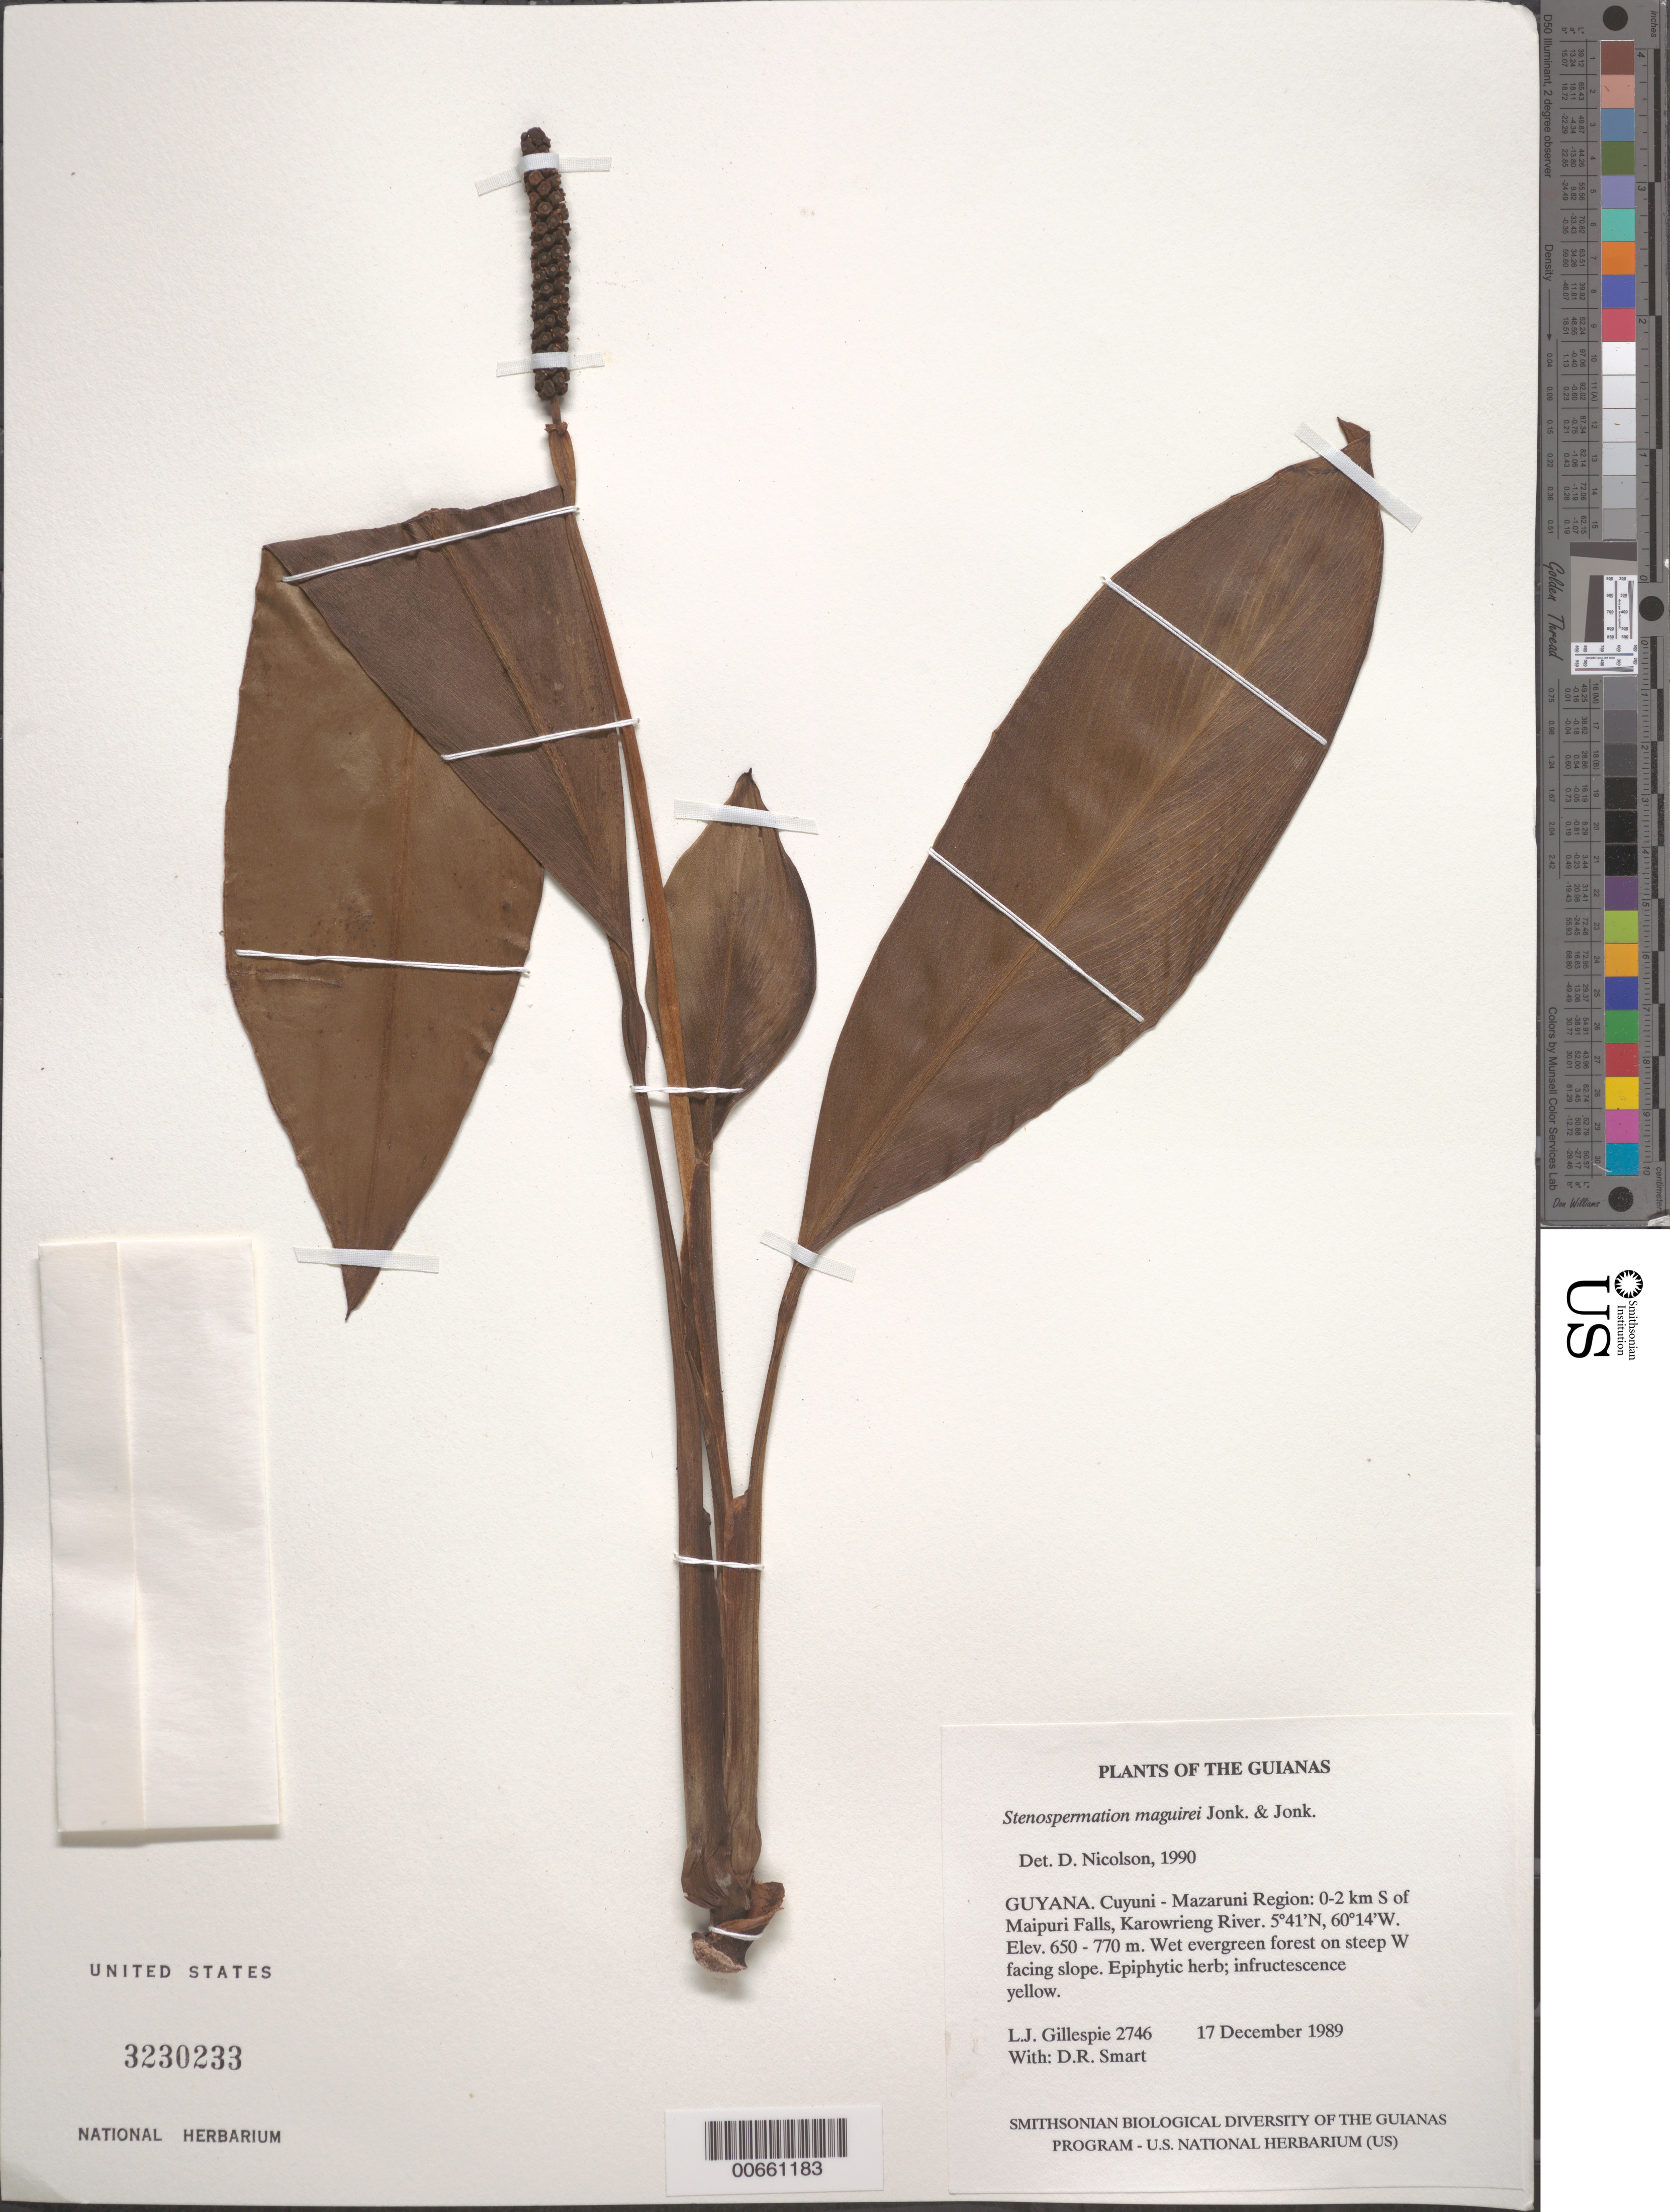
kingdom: Plantae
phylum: Tracheophyta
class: Liliopsida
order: Alismatales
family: Araceae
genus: Stenospermation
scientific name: Stenospermation maguirei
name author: A.M.E. Jonker & Jonker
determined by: Nicolson, Dan H.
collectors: L. J. Gillespie & D. R. Smart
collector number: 2746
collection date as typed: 17 December 1989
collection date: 1989-12-17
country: Guyana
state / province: Cuyuni-Mazaruni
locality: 0-2 km S of Maipuri Falls, Karowrieng River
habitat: Wet evergreen forest on steep W facing slope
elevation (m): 650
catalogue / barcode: US 3230233